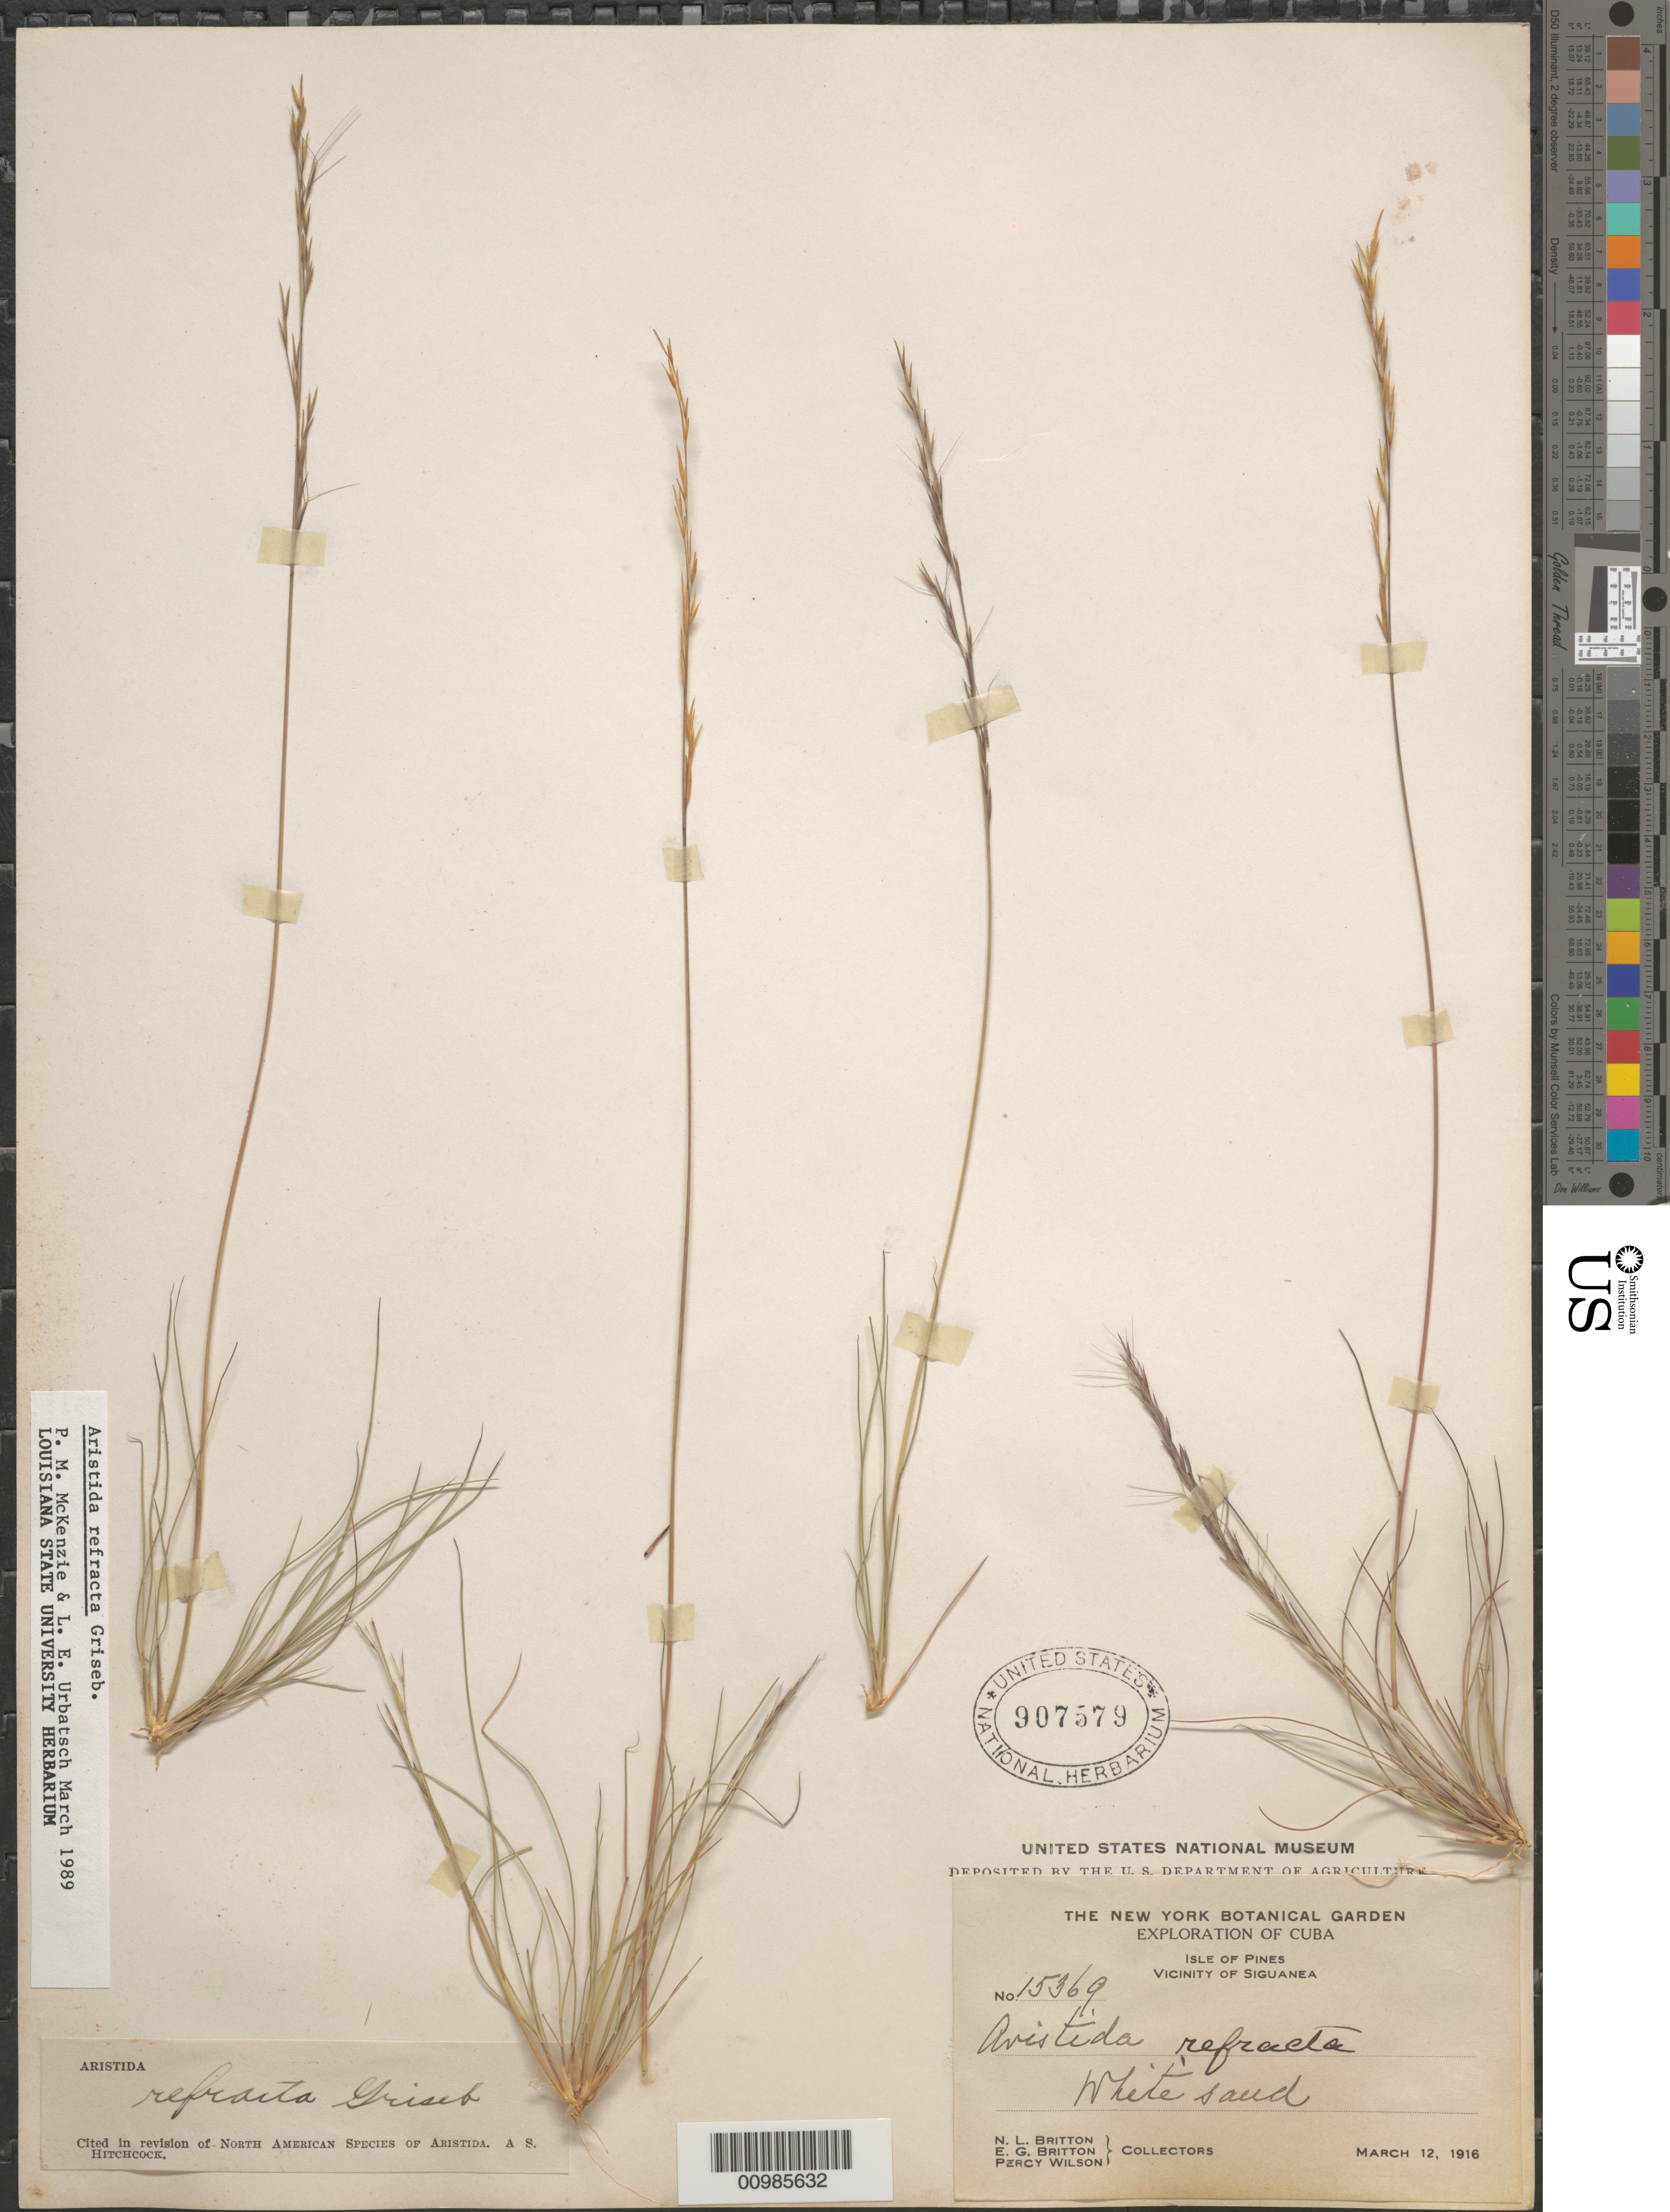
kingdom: Plantae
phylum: Tracheophyta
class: Liliopsida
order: Poales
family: Poaceae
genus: Aristida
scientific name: Aristida refracta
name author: Griseb.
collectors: N. Britton, E. G. Britton & P. Wilson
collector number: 15369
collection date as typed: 12 Mar 1916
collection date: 1916-03-12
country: Cuba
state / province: Isla de la Juventud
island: Isla de la Juventud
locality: Vicinity of Siguanea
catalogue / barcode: US 907579